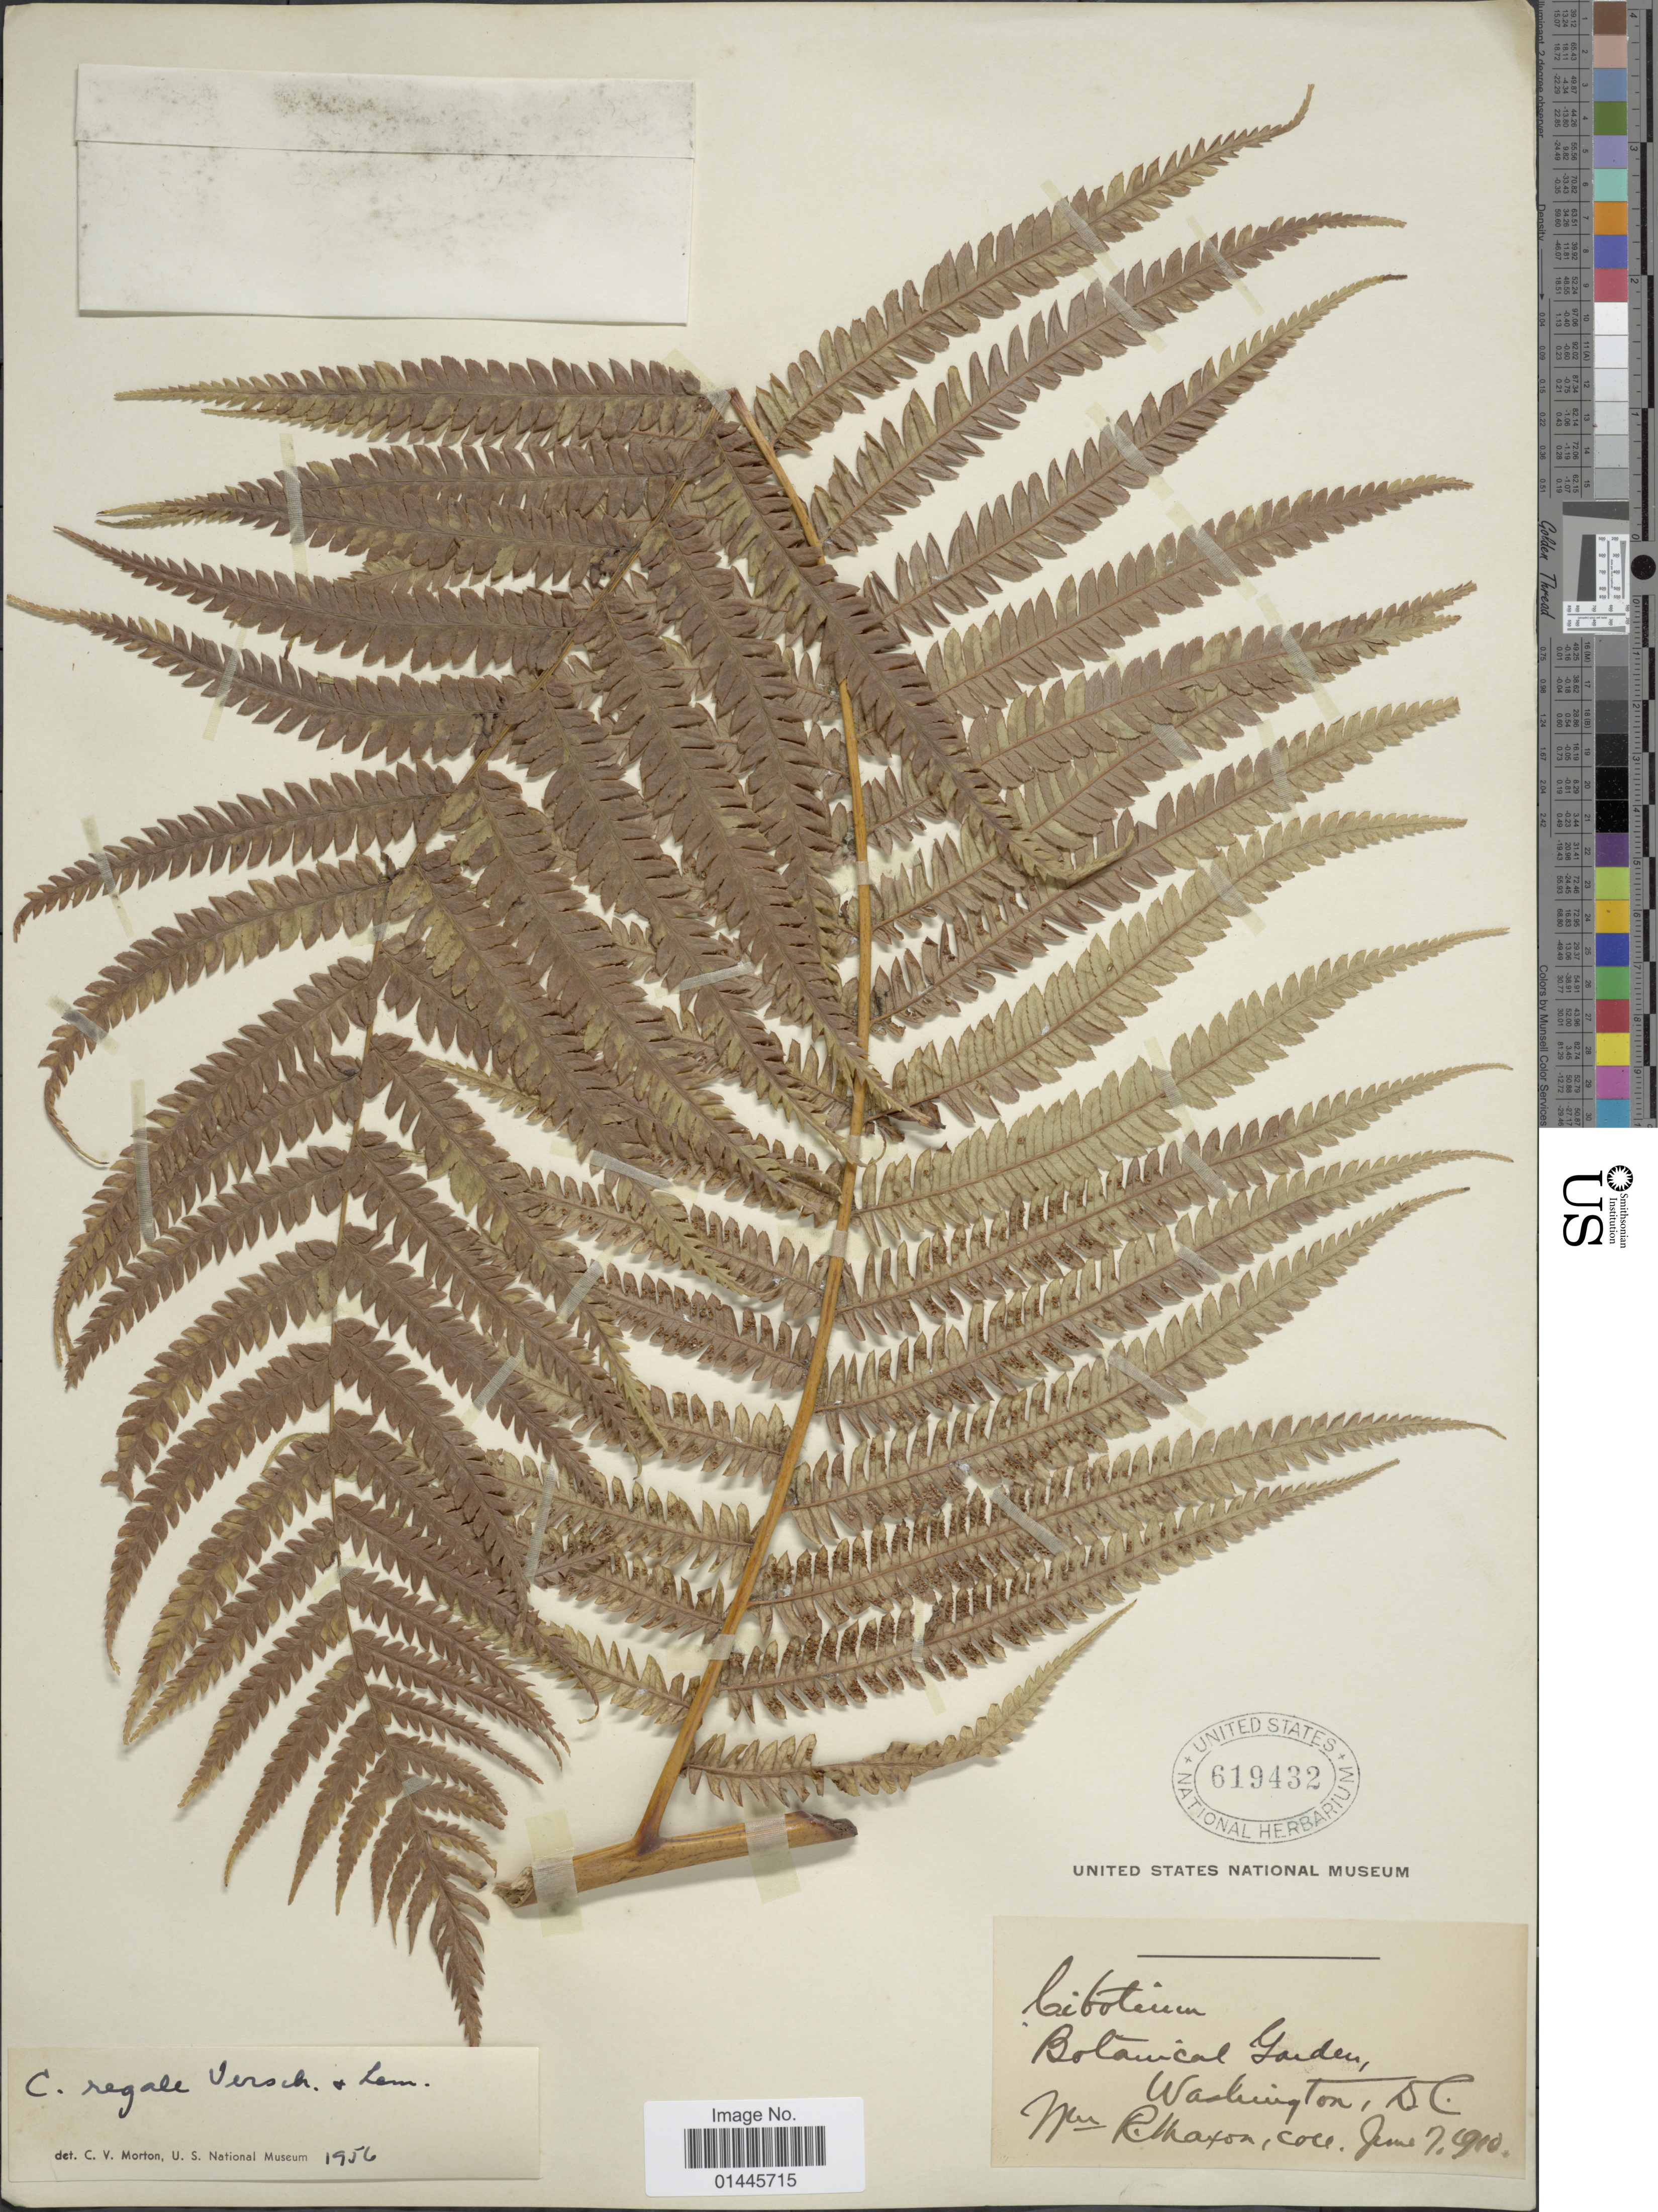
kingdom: Plantae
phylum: Tracheophyta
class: Polypodiopsida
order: Cyatheales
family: Cibotiaceae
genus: Cibotium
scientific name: Cibotium regale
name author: Verschaff. & Lem.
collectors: W. R. Maxon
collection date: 1910-06-07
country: United States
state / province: District of Columbia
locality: Botanical Garden.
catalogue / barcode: US 619432